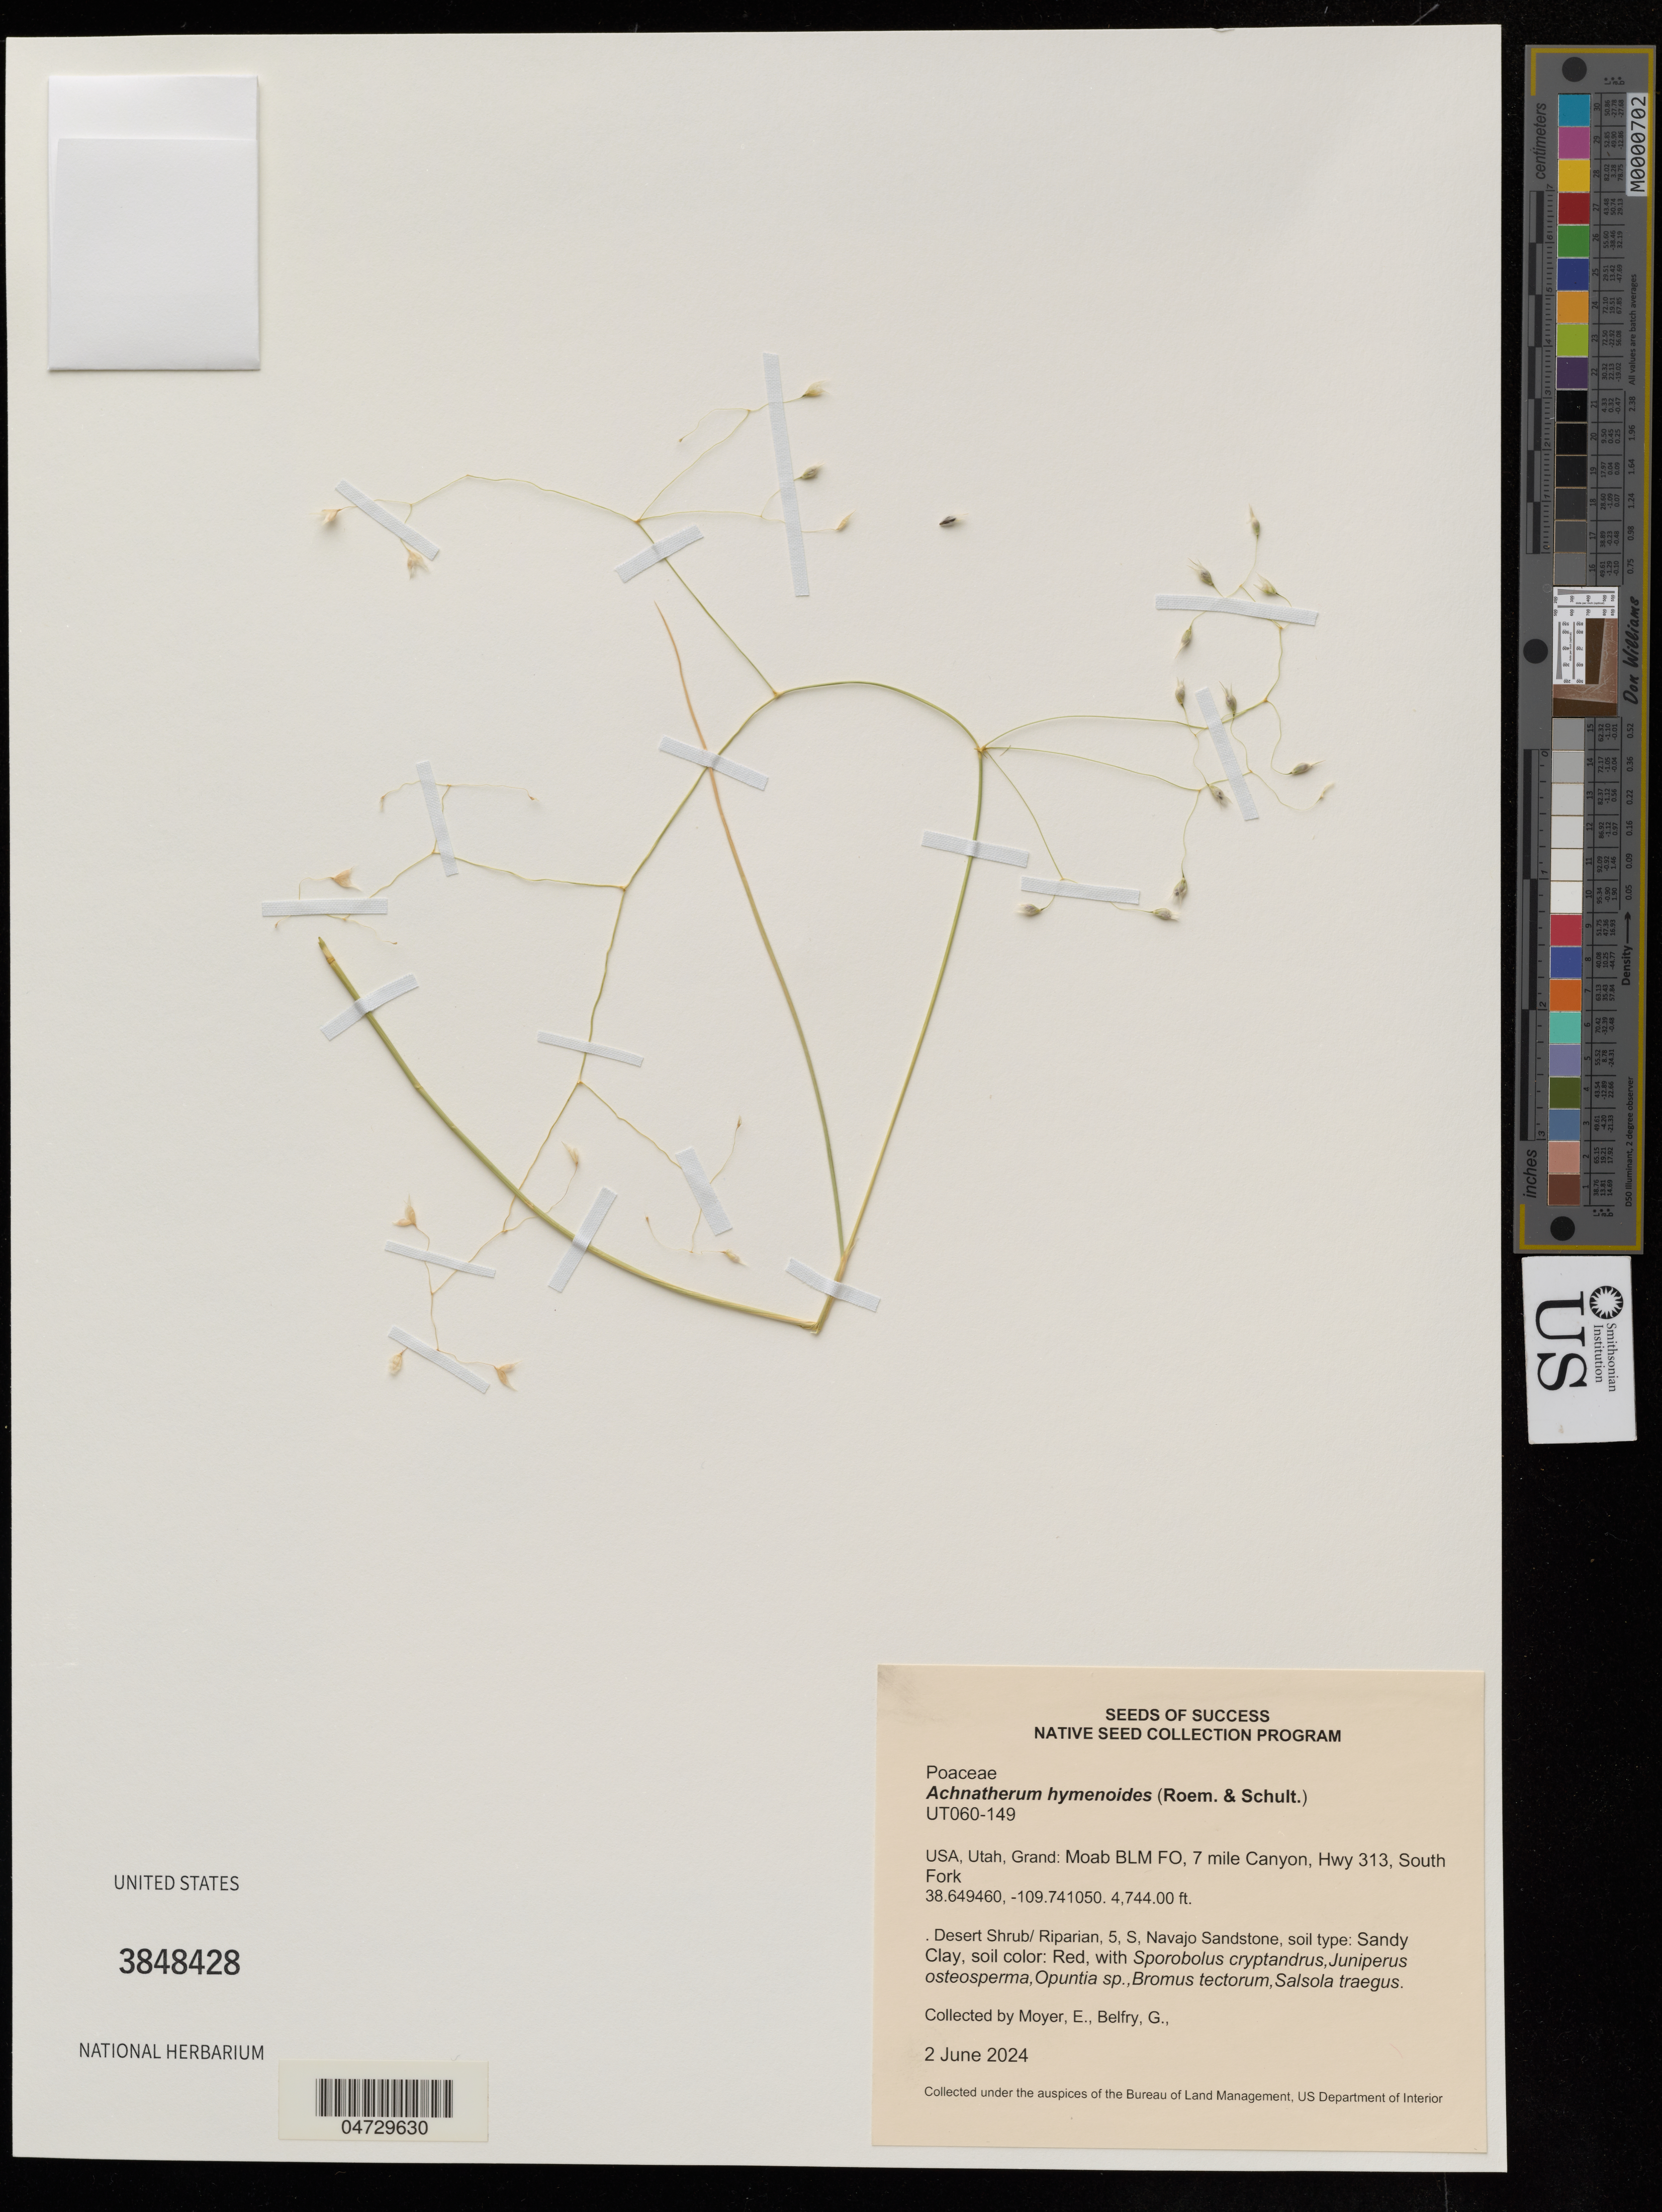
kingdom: Plantae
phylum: Tracheophyta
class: Liliopsida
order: Poales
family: Poaceae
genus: Achnatherum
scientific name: Achnatherum hymenoides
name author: (Roem. & Schult.) Barkworth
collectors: E. Moyer & G. Belfry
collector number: UT060-149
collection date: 2024-06-02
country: United States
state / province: Utah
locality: Grand: Moab BLM FO, 7 mile Canyon, Hwy 313, South Fork.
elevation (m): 1446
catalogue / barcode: US 3848428